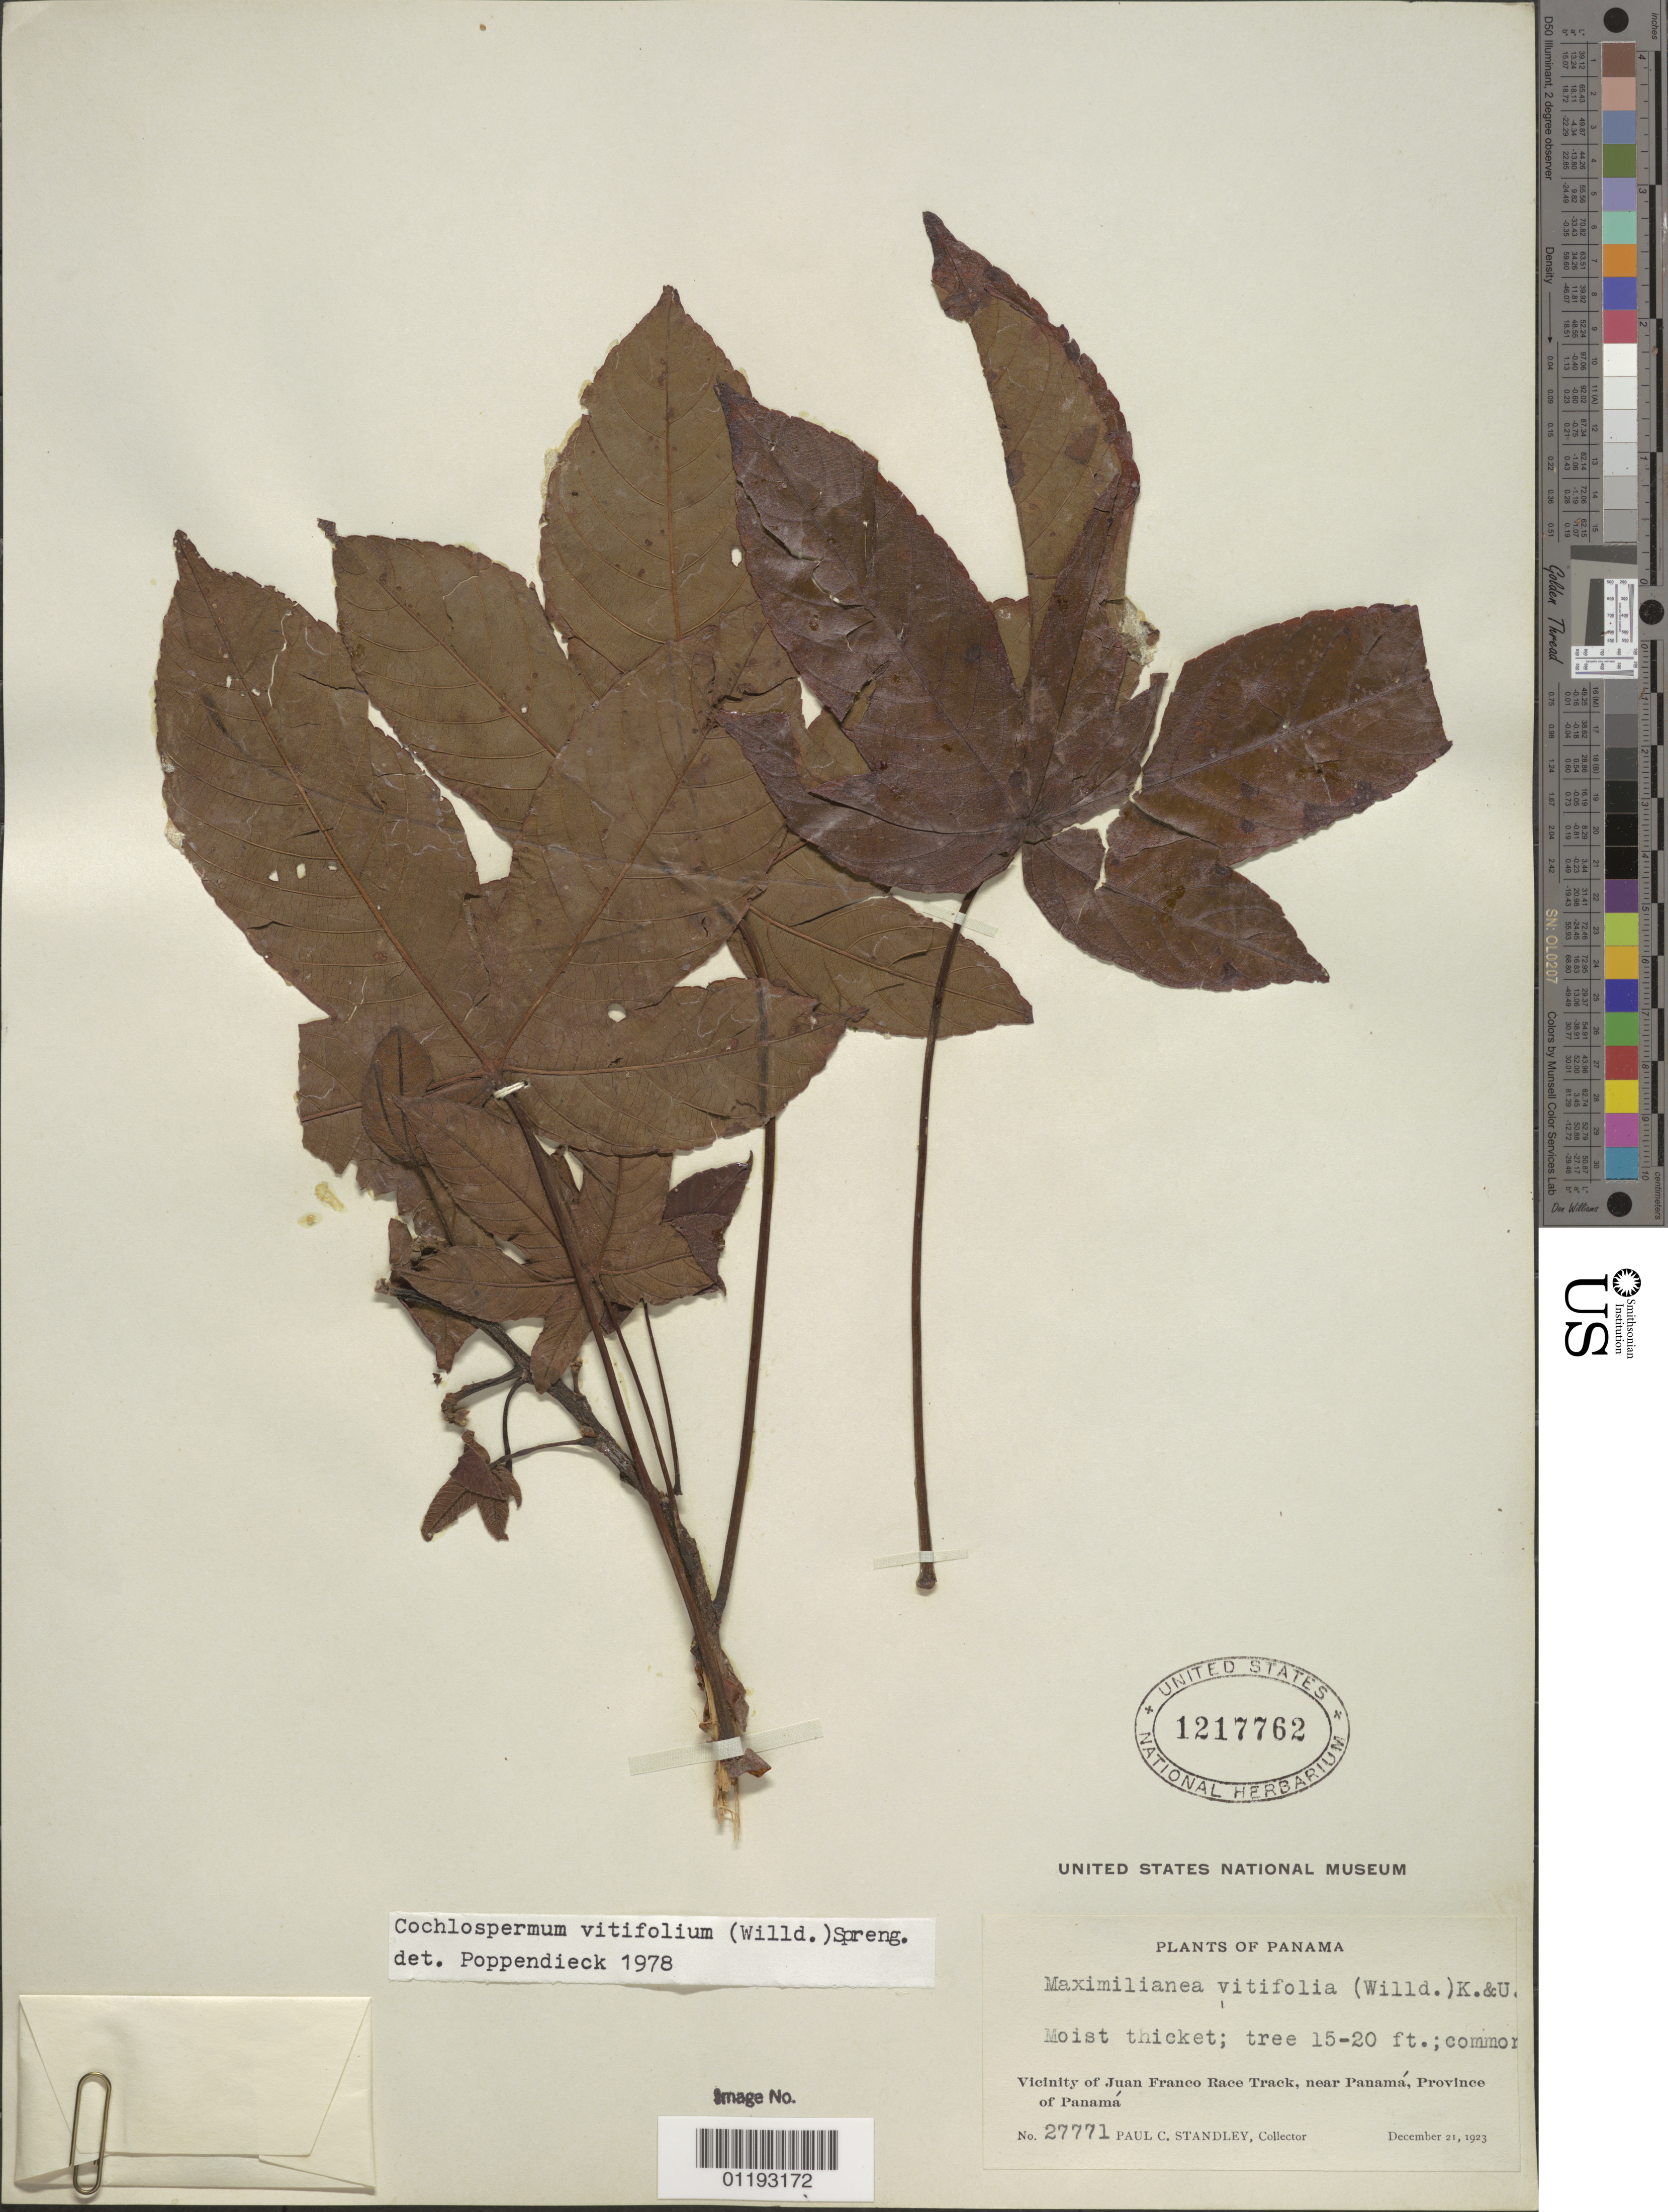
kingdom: Plantae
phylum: Tracheophyta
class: Magnoliopsida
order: Malvales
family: Cochlospermaceae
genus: Cochlospermum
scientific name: Cochlospermum vitifolium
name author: (Willd.) Spreng.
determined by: Poppendieck, H.-H., (HBG), Institut fur Allgemeine Botanik und Botanischer Garten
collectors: P. C. Standley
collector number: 27771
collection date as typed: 21 Dec 1923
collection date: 1923-12-21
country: Panama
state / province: Panamá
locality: Vicinity of Juan Franco Race Track, near Panamá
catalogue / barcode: US 1217762